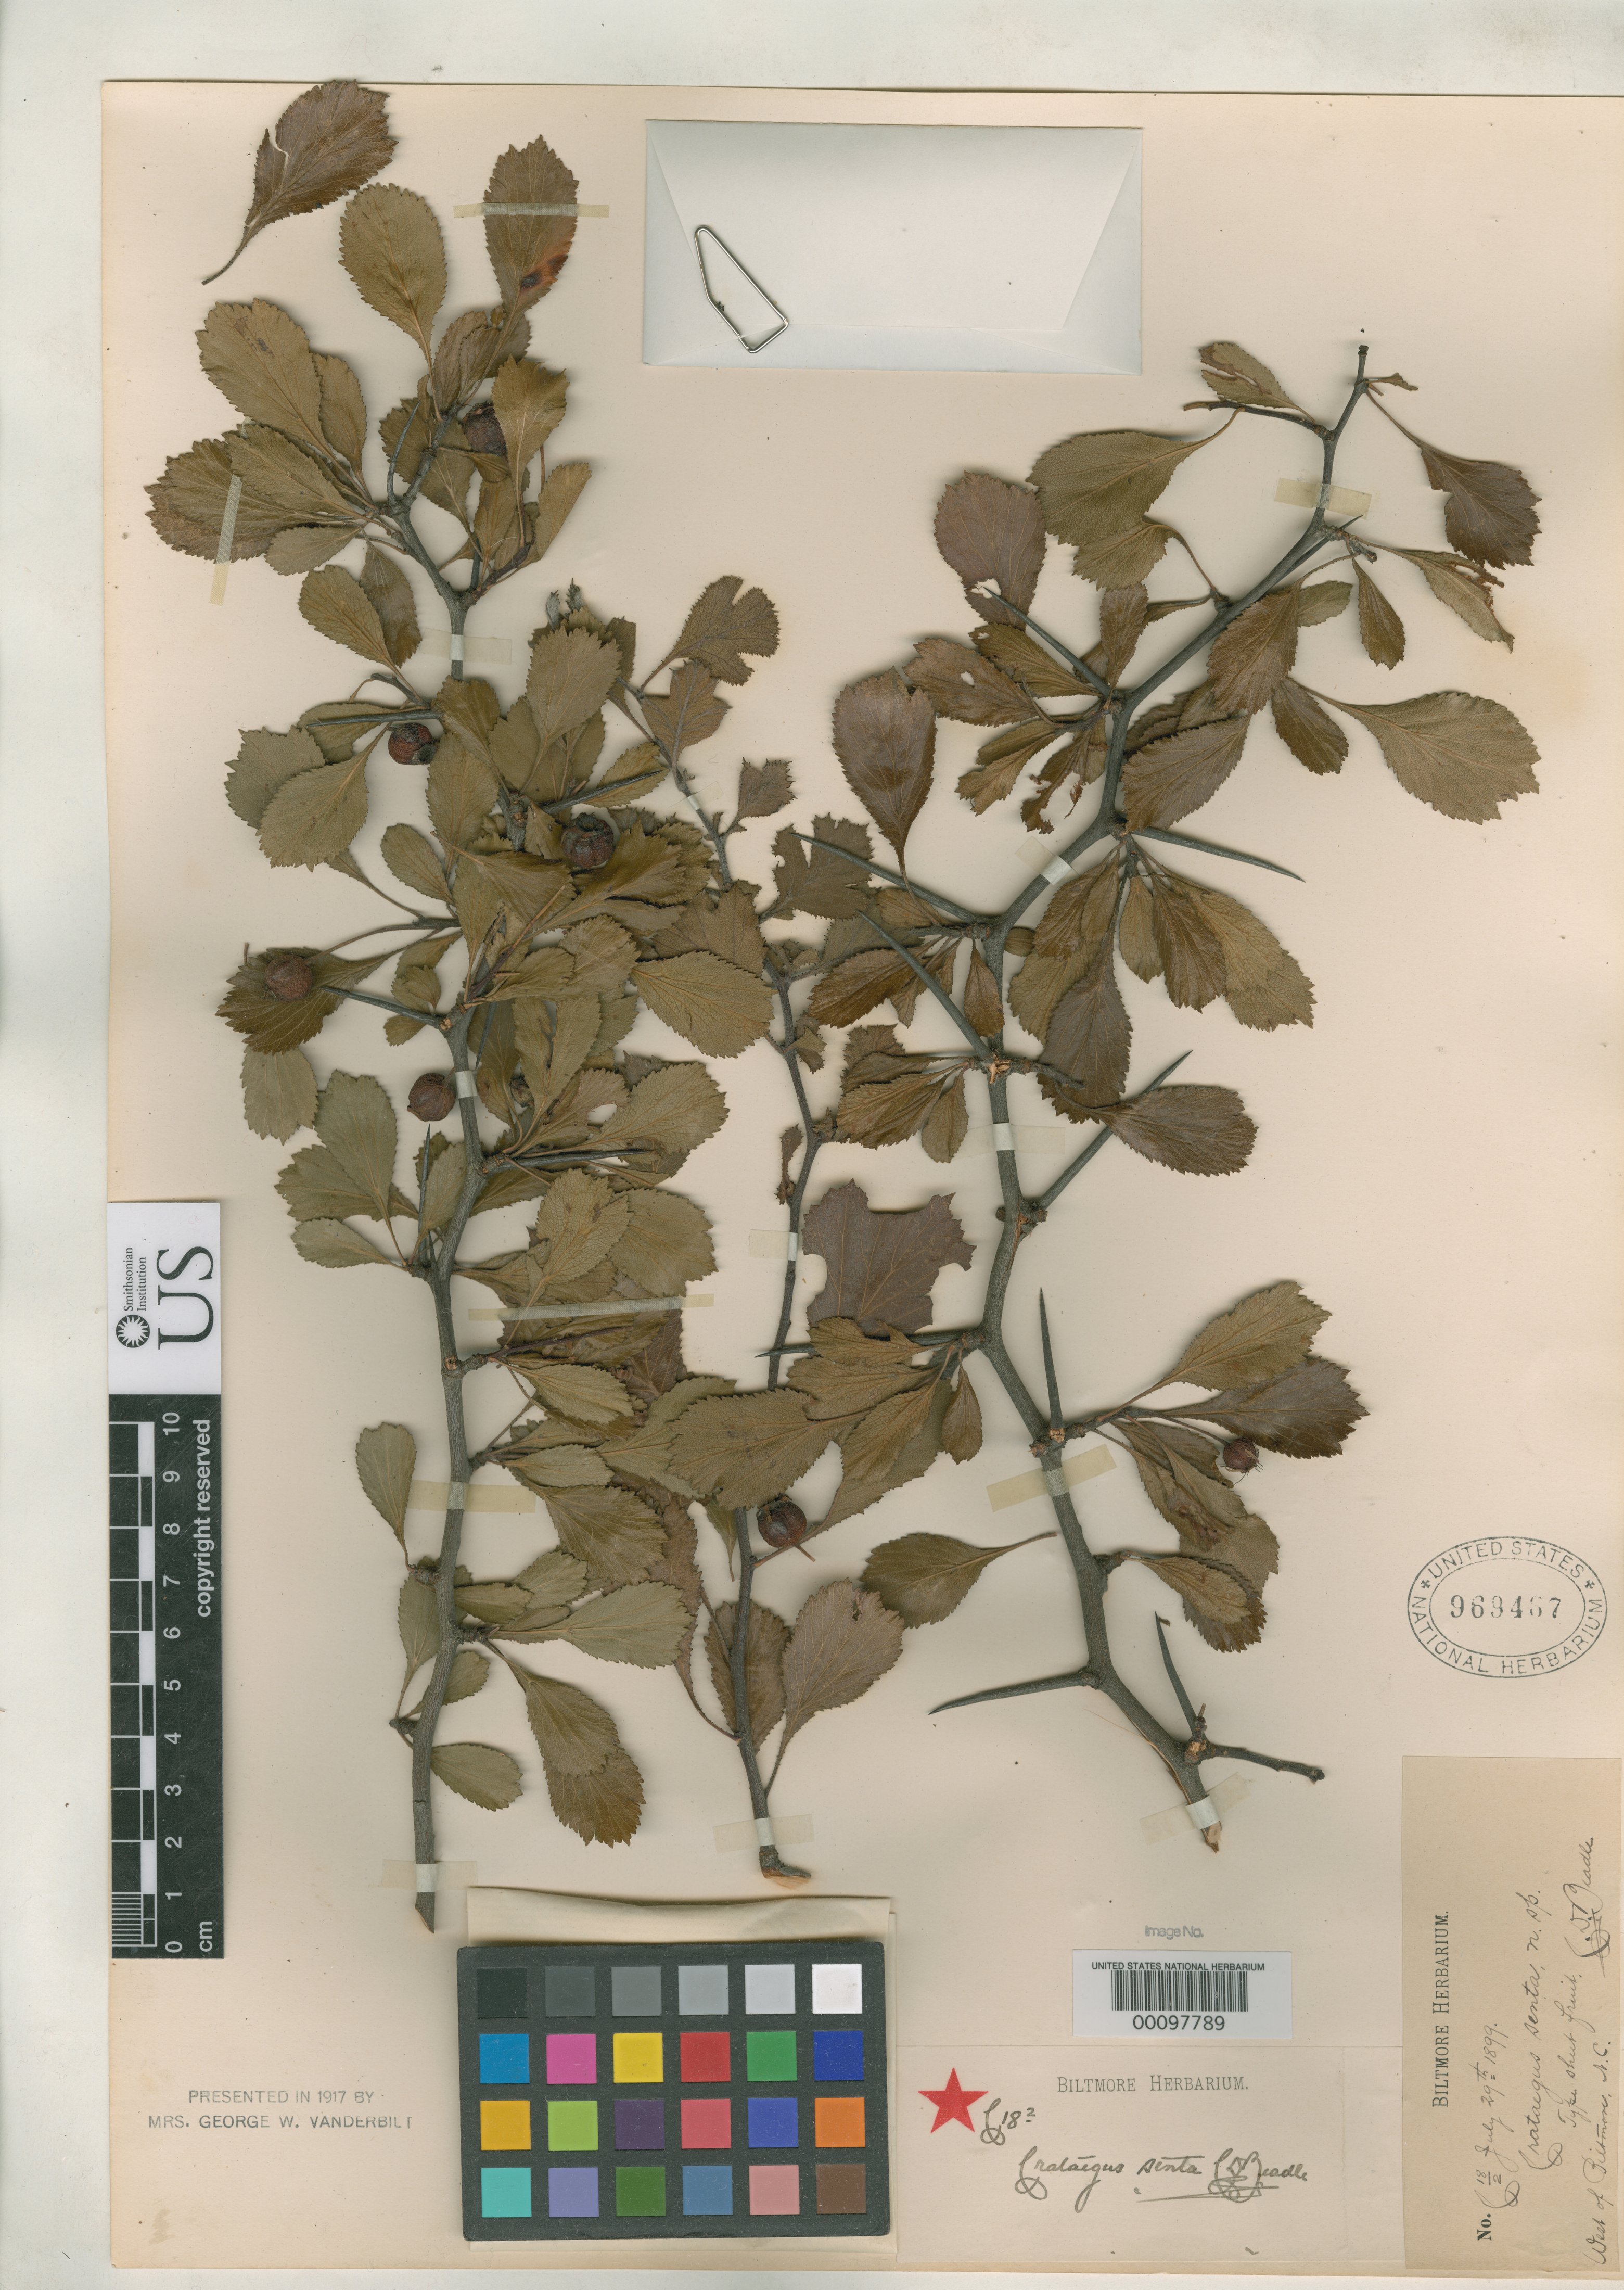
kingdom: Plantae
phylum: Tracheophyta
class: Magnoliopsida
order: Rosales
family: Rosaceae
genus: Crataegus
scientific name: Crataegus senta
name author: Beadle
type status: Syntype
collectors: ex herb. Biltmore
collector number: C 18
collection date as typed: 11 May 1899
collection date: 1899-05-11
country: United States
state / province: North Carolina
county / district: Buncombe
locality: West of Biltmore.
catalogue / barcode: US 969467